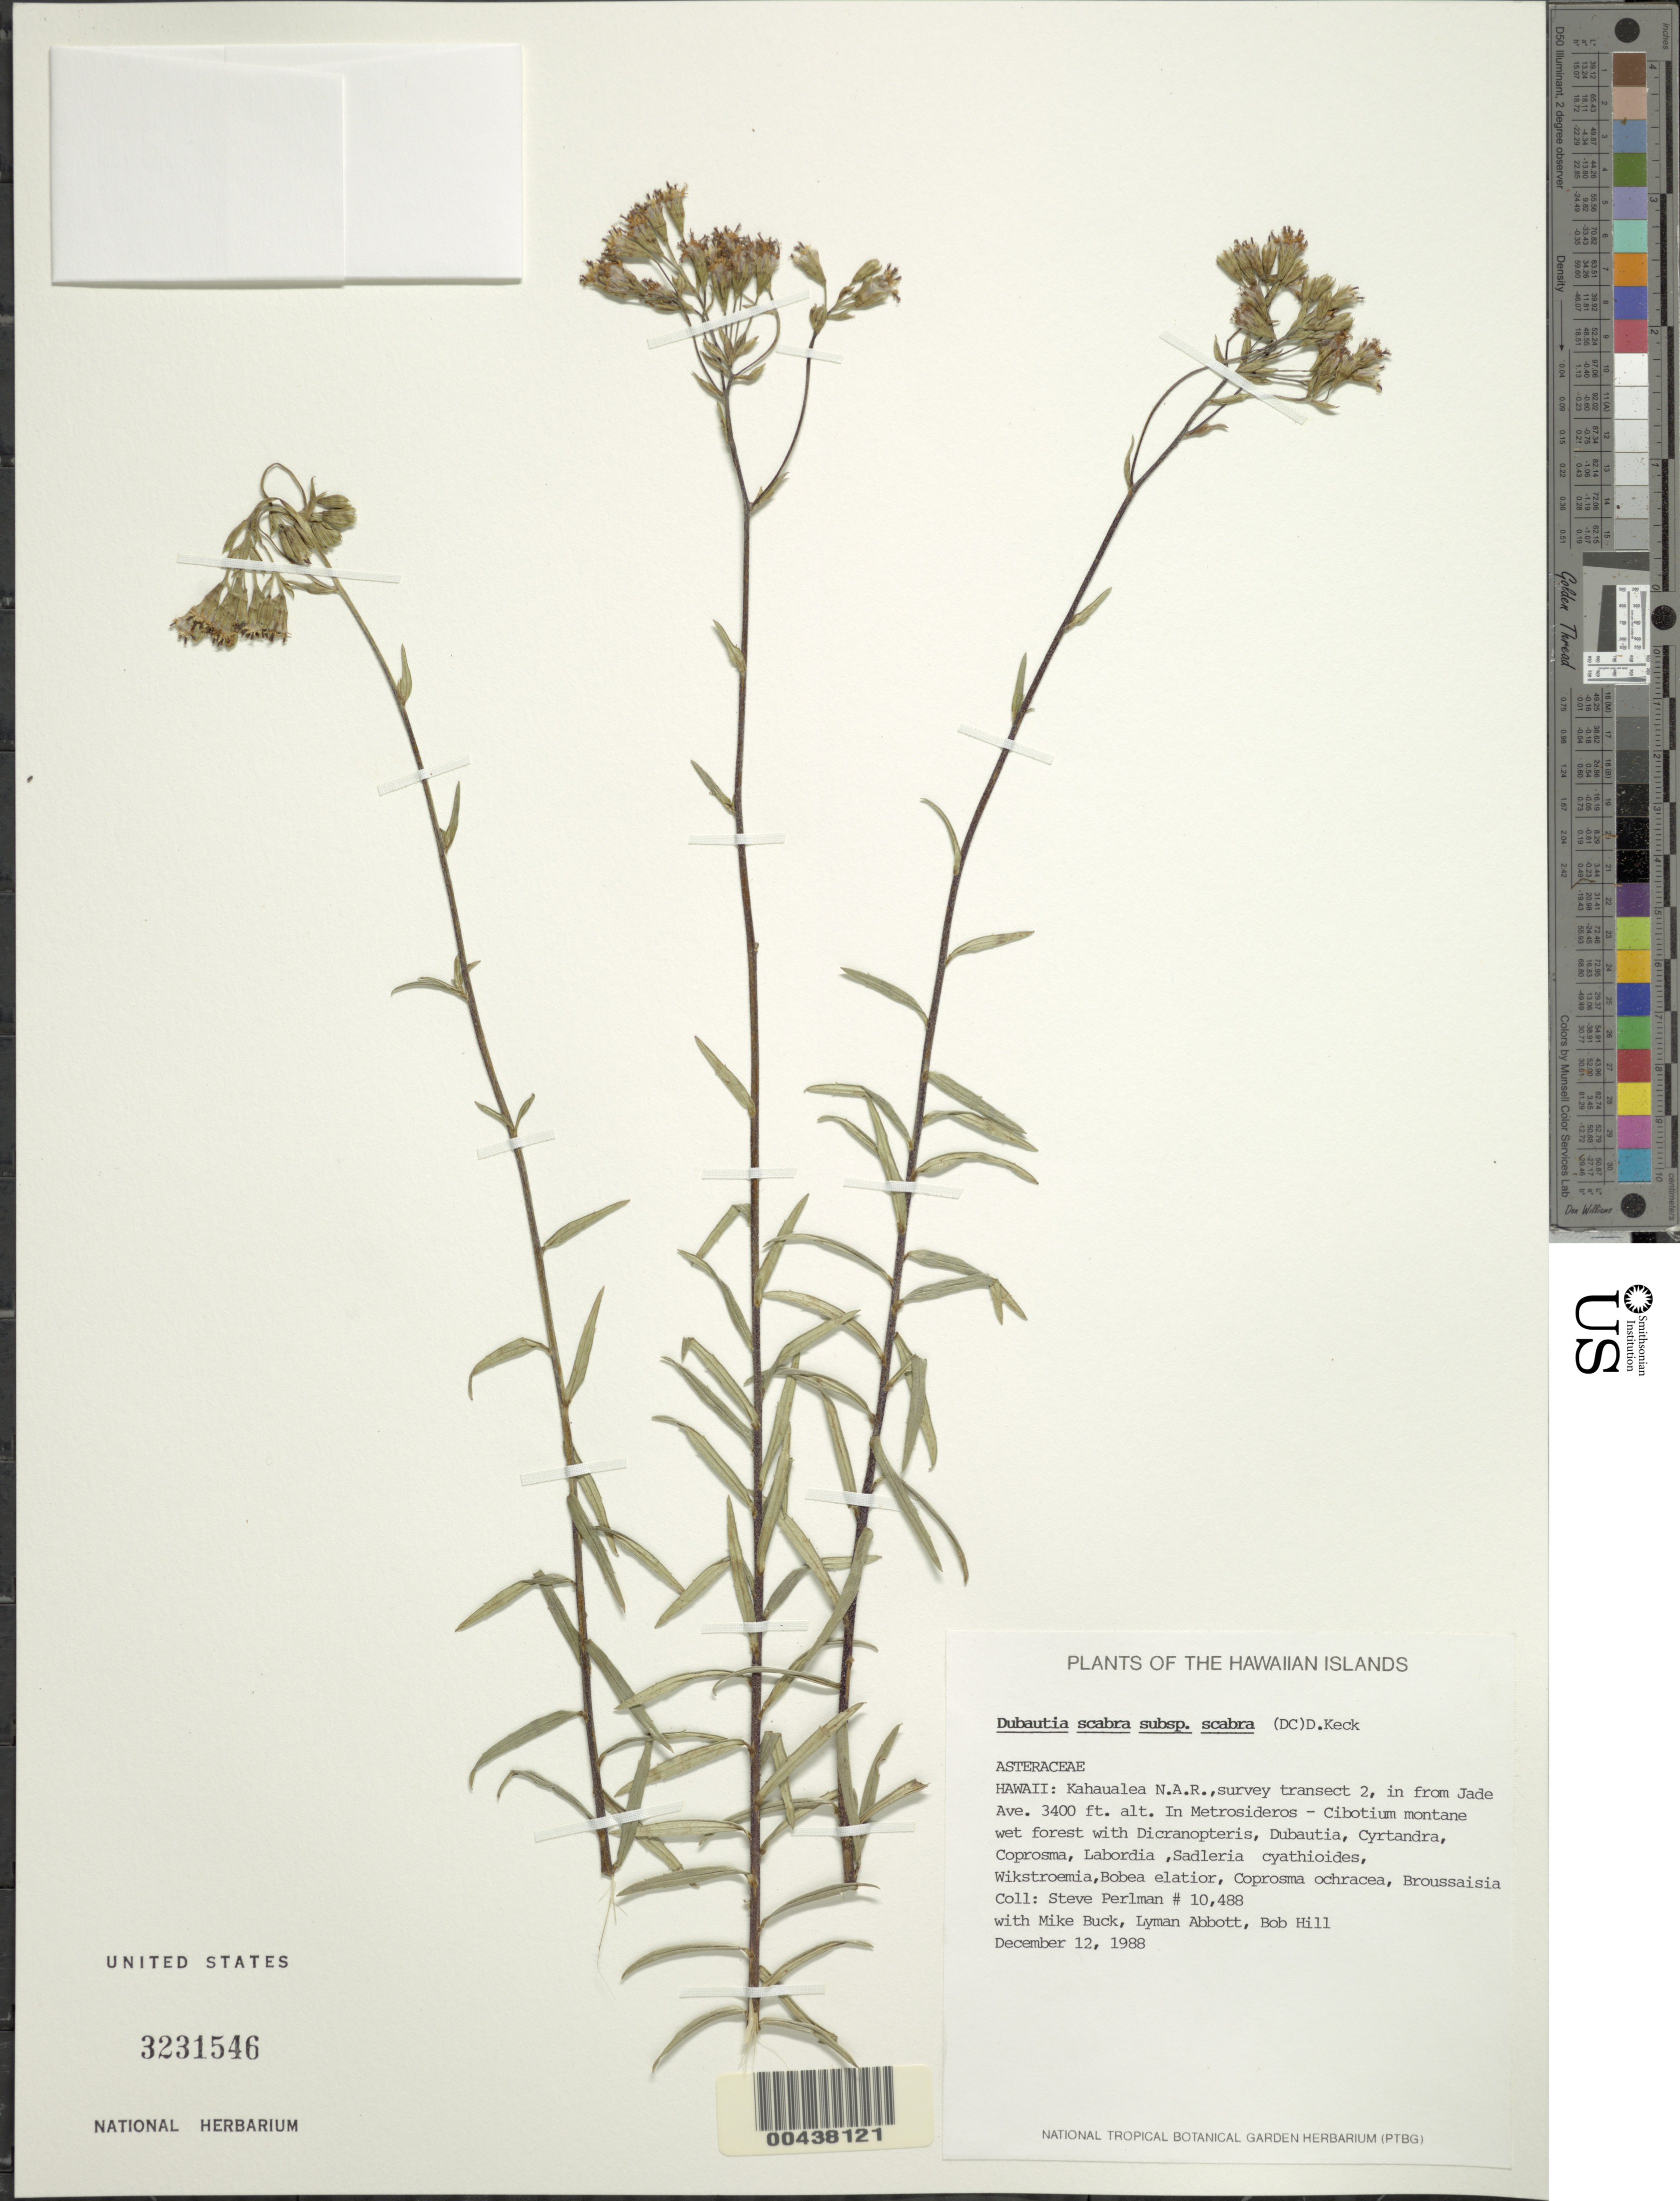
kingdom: Plantae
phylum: Tracheophyta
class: Magnoliopsida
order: Asterales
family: Asteraceae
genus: Dubautia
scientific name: Dubautia scabra subsp. scabra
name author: (DC.) D.D. Keck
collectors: S. P. Perlman, M. Buck, L. Abbott & B. Hill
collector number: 10488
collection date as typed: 12 Dec 1988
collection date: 1988-12-12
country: United States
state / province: Hawaii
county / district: Hawaii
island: Hawaii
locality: Kahaualea N.A.R., survey transect 2, in from Jade Ave.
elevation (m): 1036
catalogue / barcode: US 3231546